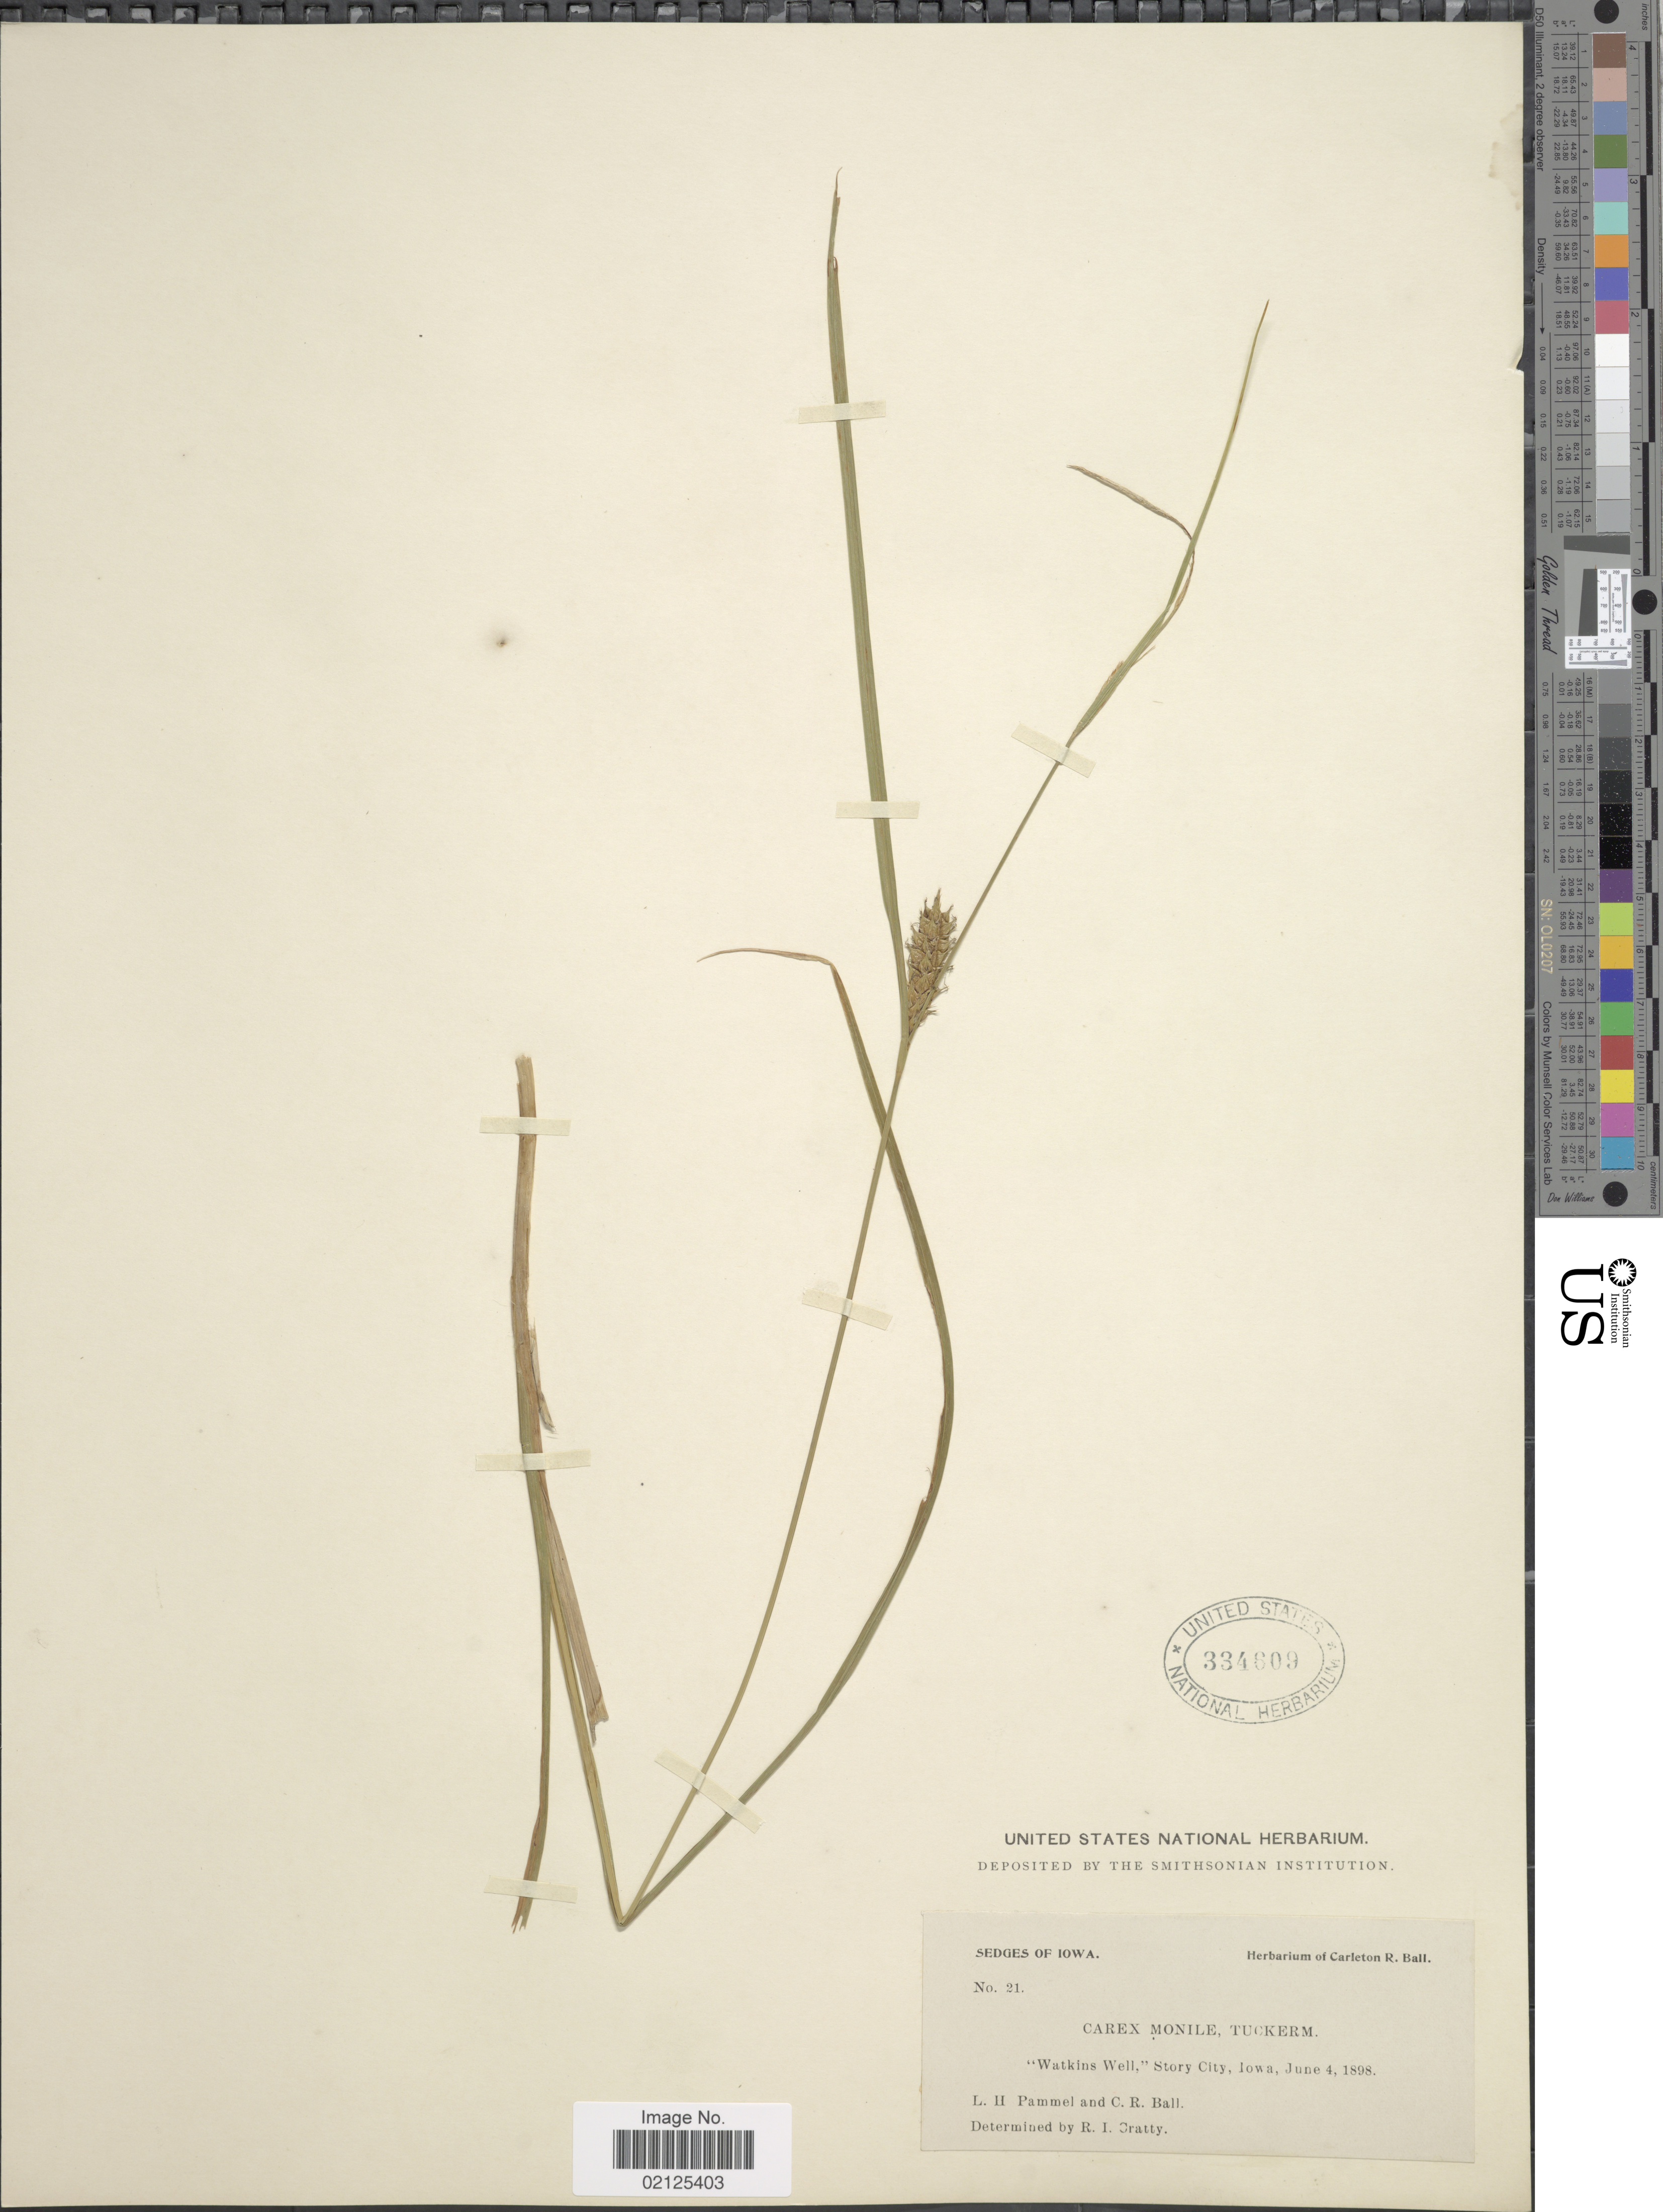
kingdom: Plantae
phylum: Tracheophyta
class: Liliopsida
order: Poales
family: Cyperaceae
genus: Carex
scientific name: Carex vesicaria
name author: L.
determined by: Cusick, A. W.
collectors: L. Pammel & C. R. Ball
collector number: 21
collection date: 1898-06-04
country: United States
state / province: Iowa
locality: Sedges of Iowa, 'Watkins Well,' Story City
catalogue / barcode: US 334609